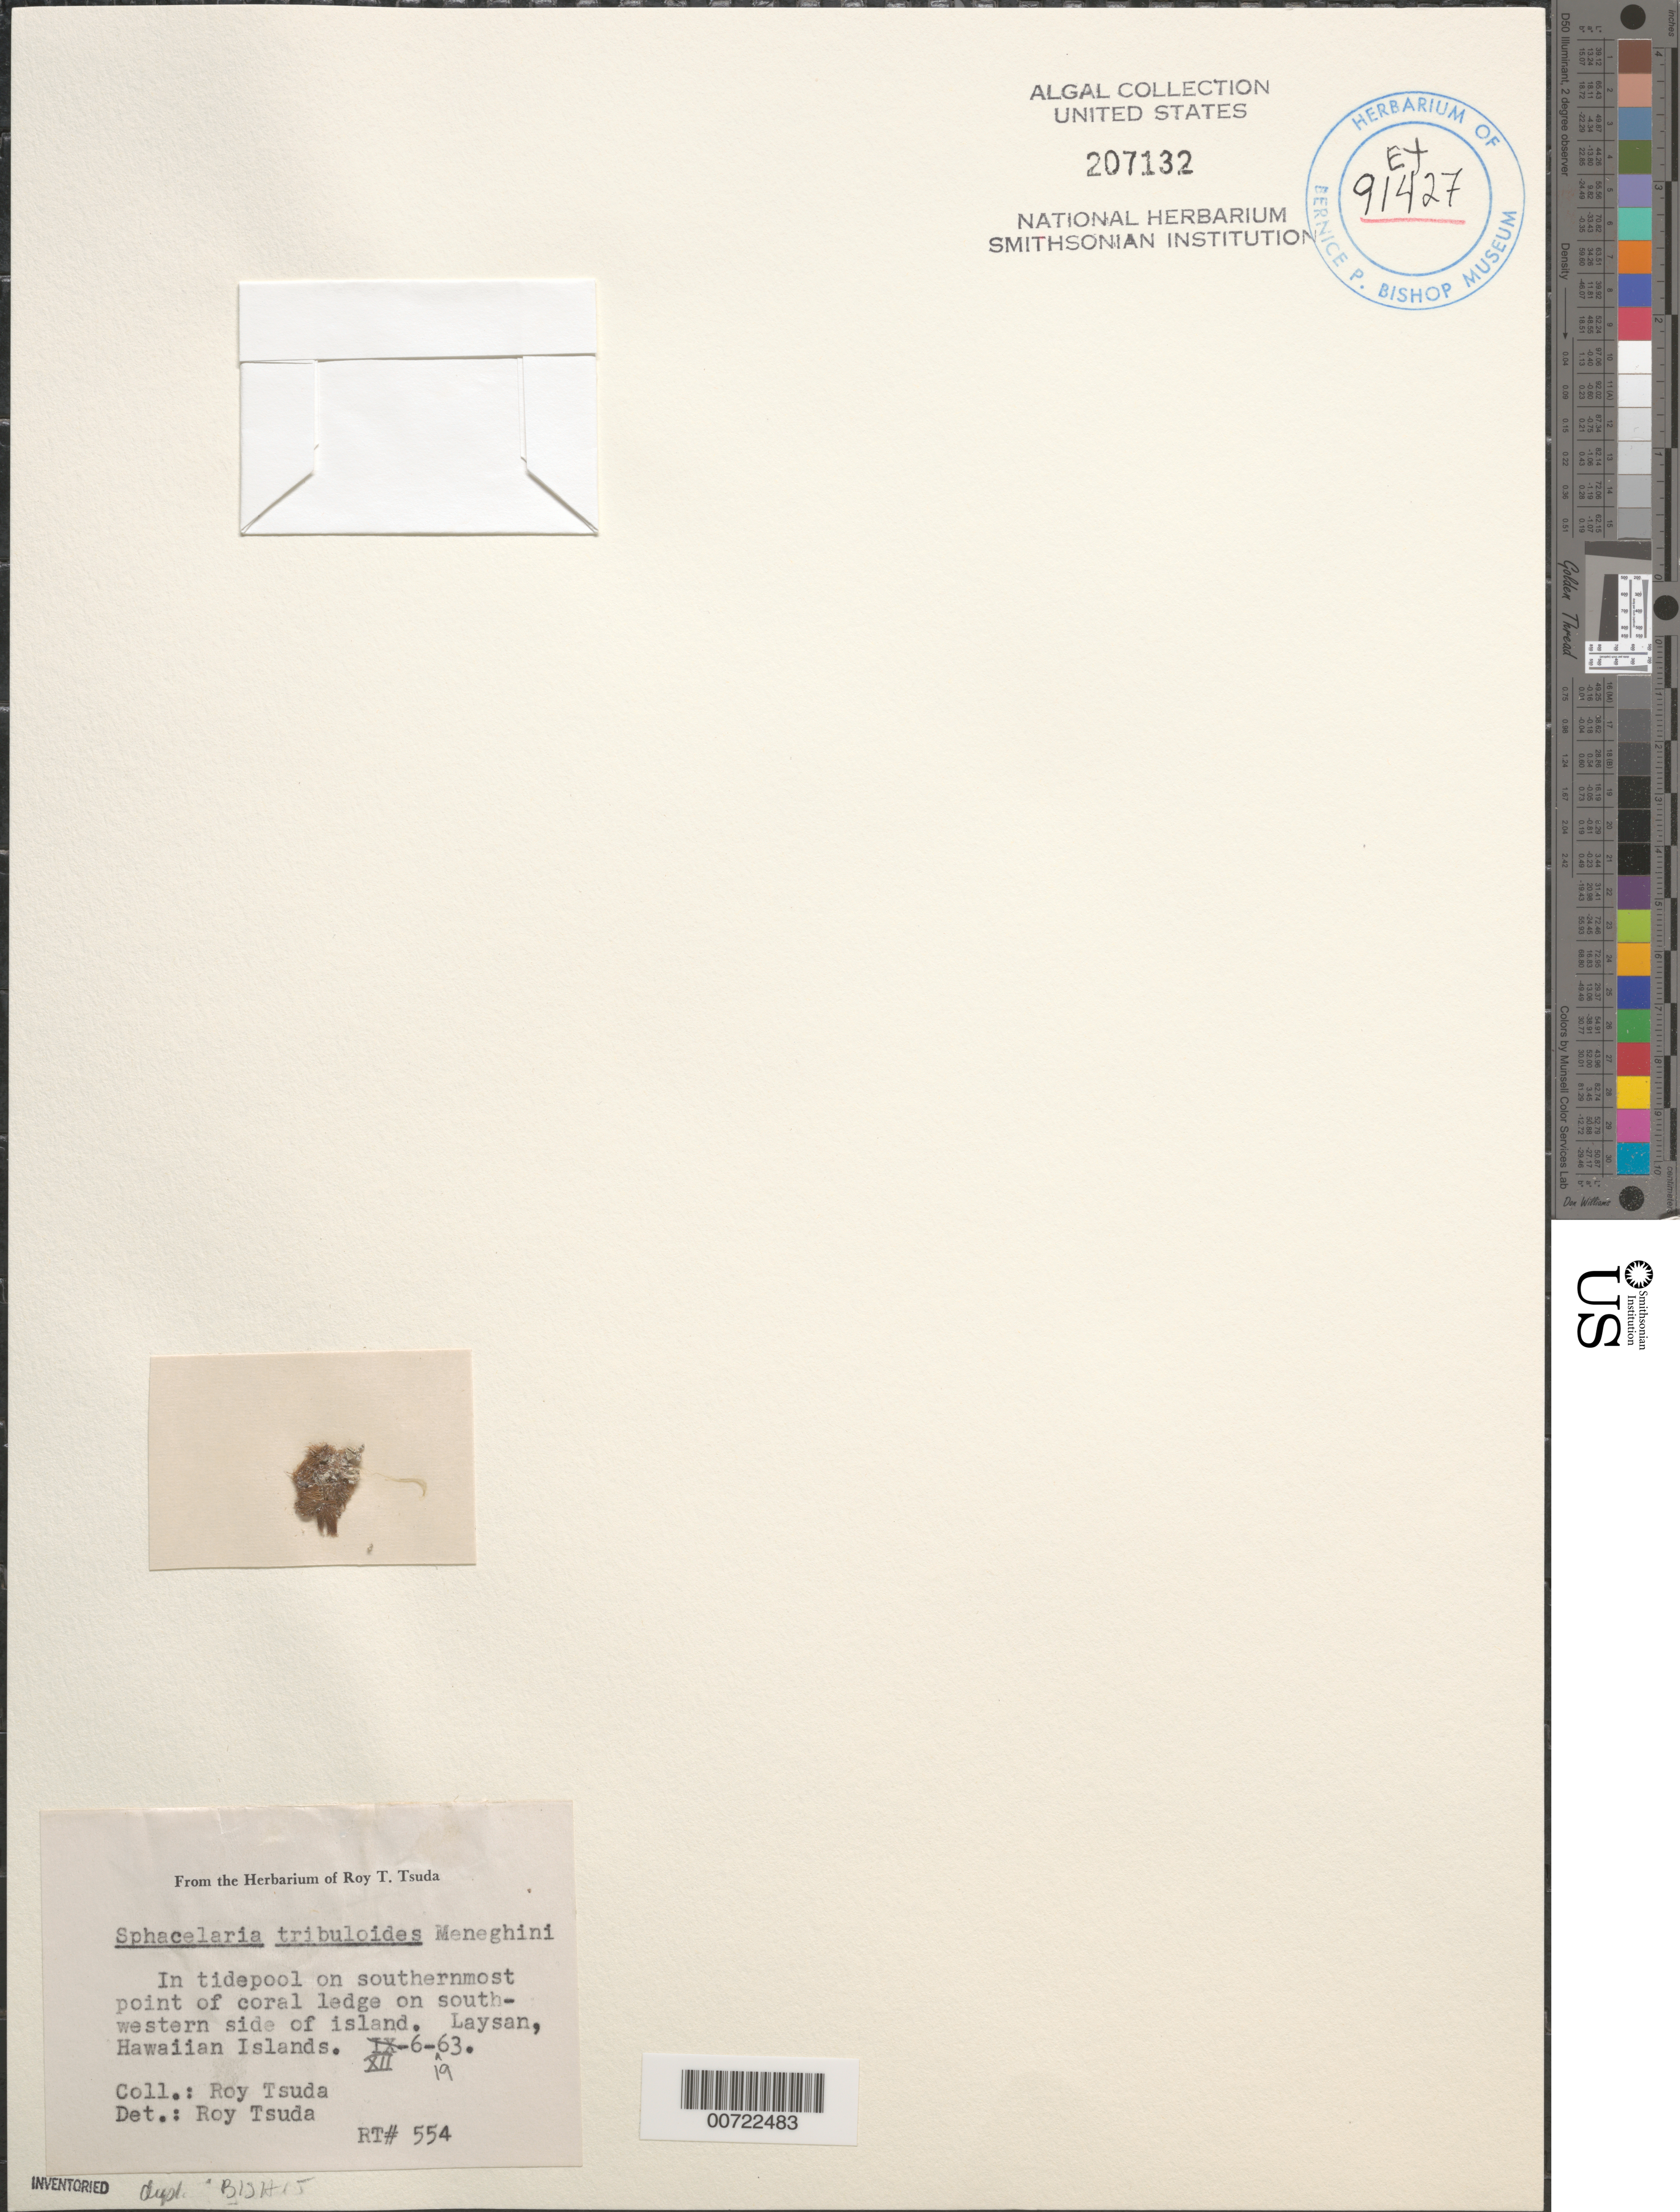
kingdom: Chromista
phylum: Ochrophyta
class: Phaeophyceae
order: Sphacelariales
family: Sphacelariaceae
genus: Sphacelaria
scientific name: Sphacelaria tribuloides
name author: Menegh.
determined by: Tsuda, R. T.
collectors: R. Tsuda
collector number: RT 554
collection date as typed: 06 Dec 1963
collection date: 1963-12-06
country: United States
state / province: Hawaii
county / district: Honolulu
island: Laysan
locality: Southwestern side of island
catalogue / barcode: US 207132